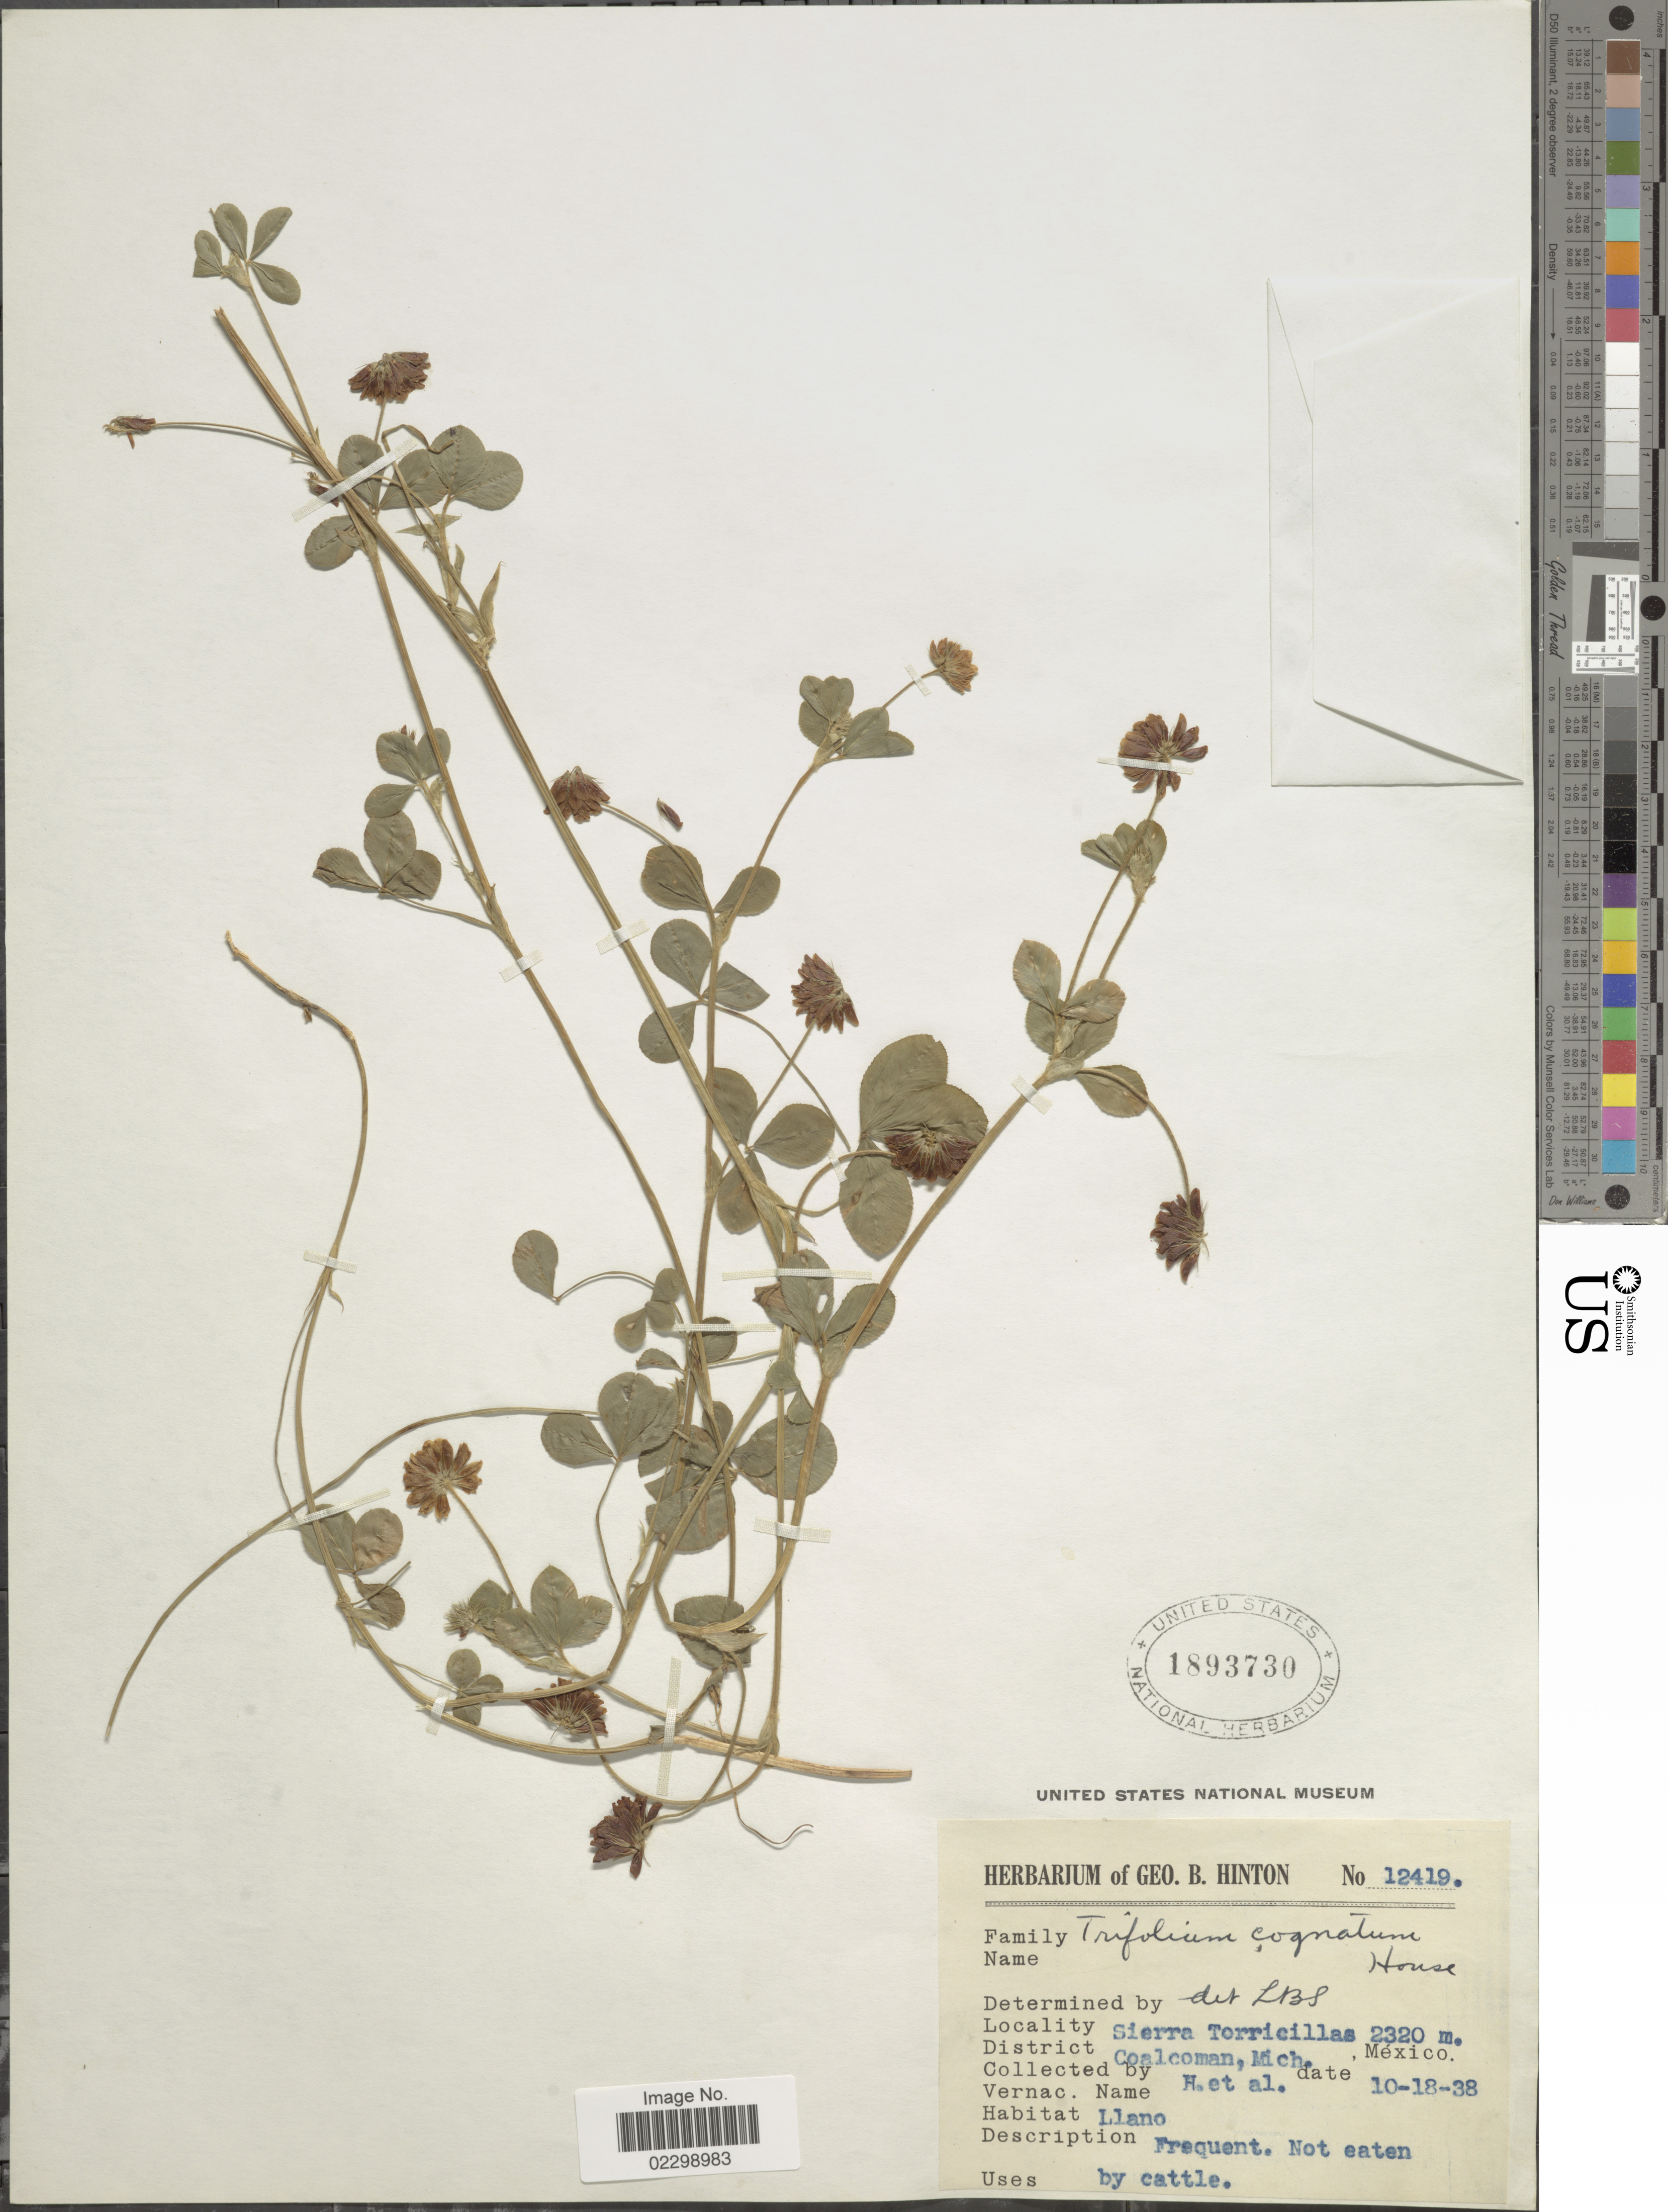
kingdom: Plantae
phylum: Tracheophyta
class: Magnoliopsida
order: Fabales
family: Fabaceae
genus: Trifolium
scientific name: Trifolium cognatum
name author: House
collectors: G. B. Hinton & et al.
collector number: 12419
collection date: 1938-10-18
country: Mexico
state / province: Michoacán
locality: Sierra Torricillas, District Coalcoman,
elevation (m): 2320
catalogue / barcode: US 1893730